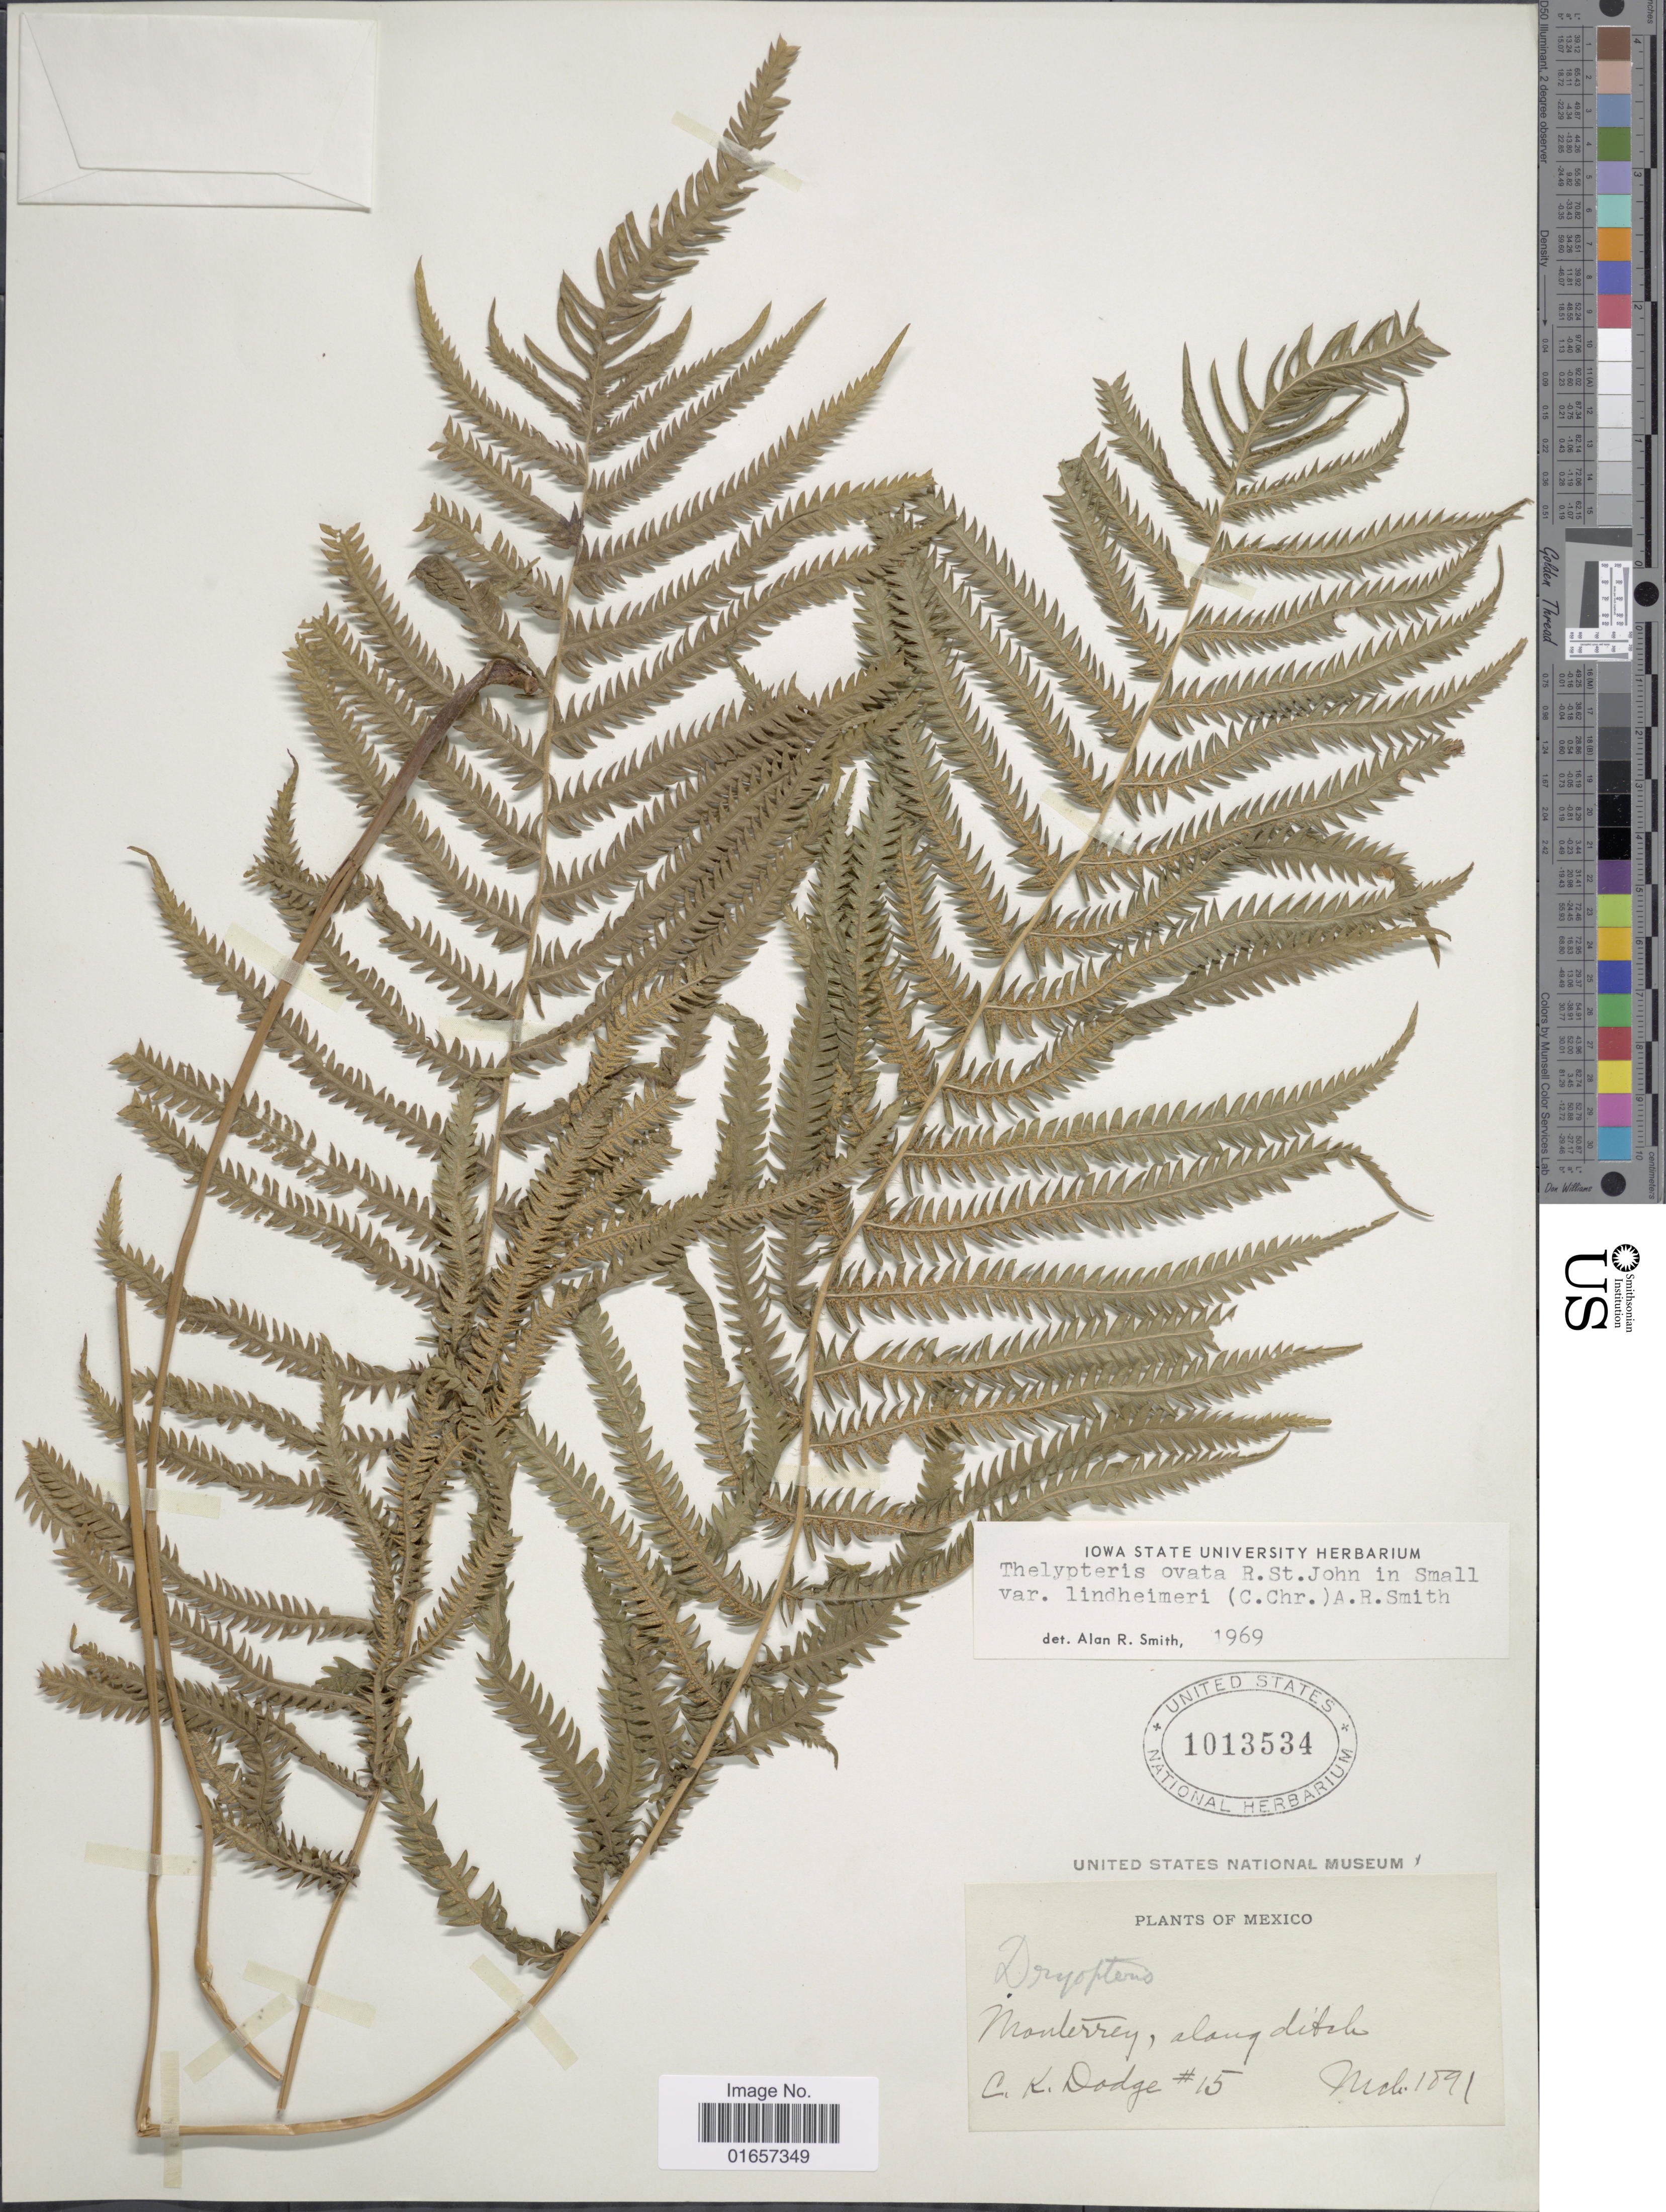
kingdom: Plantae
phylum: Tracheophyta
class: Polypodiopsida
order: Polypodiales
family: Thelypteridaceae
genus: Christella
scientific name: Christella ovata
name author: (R.P. St. John) Á. Löve & D. Löve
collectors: C. Dodge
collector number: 15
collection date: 1891-03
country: Mexico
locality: Mexico, Monterrey, along ditch.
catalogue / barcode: US 1013534